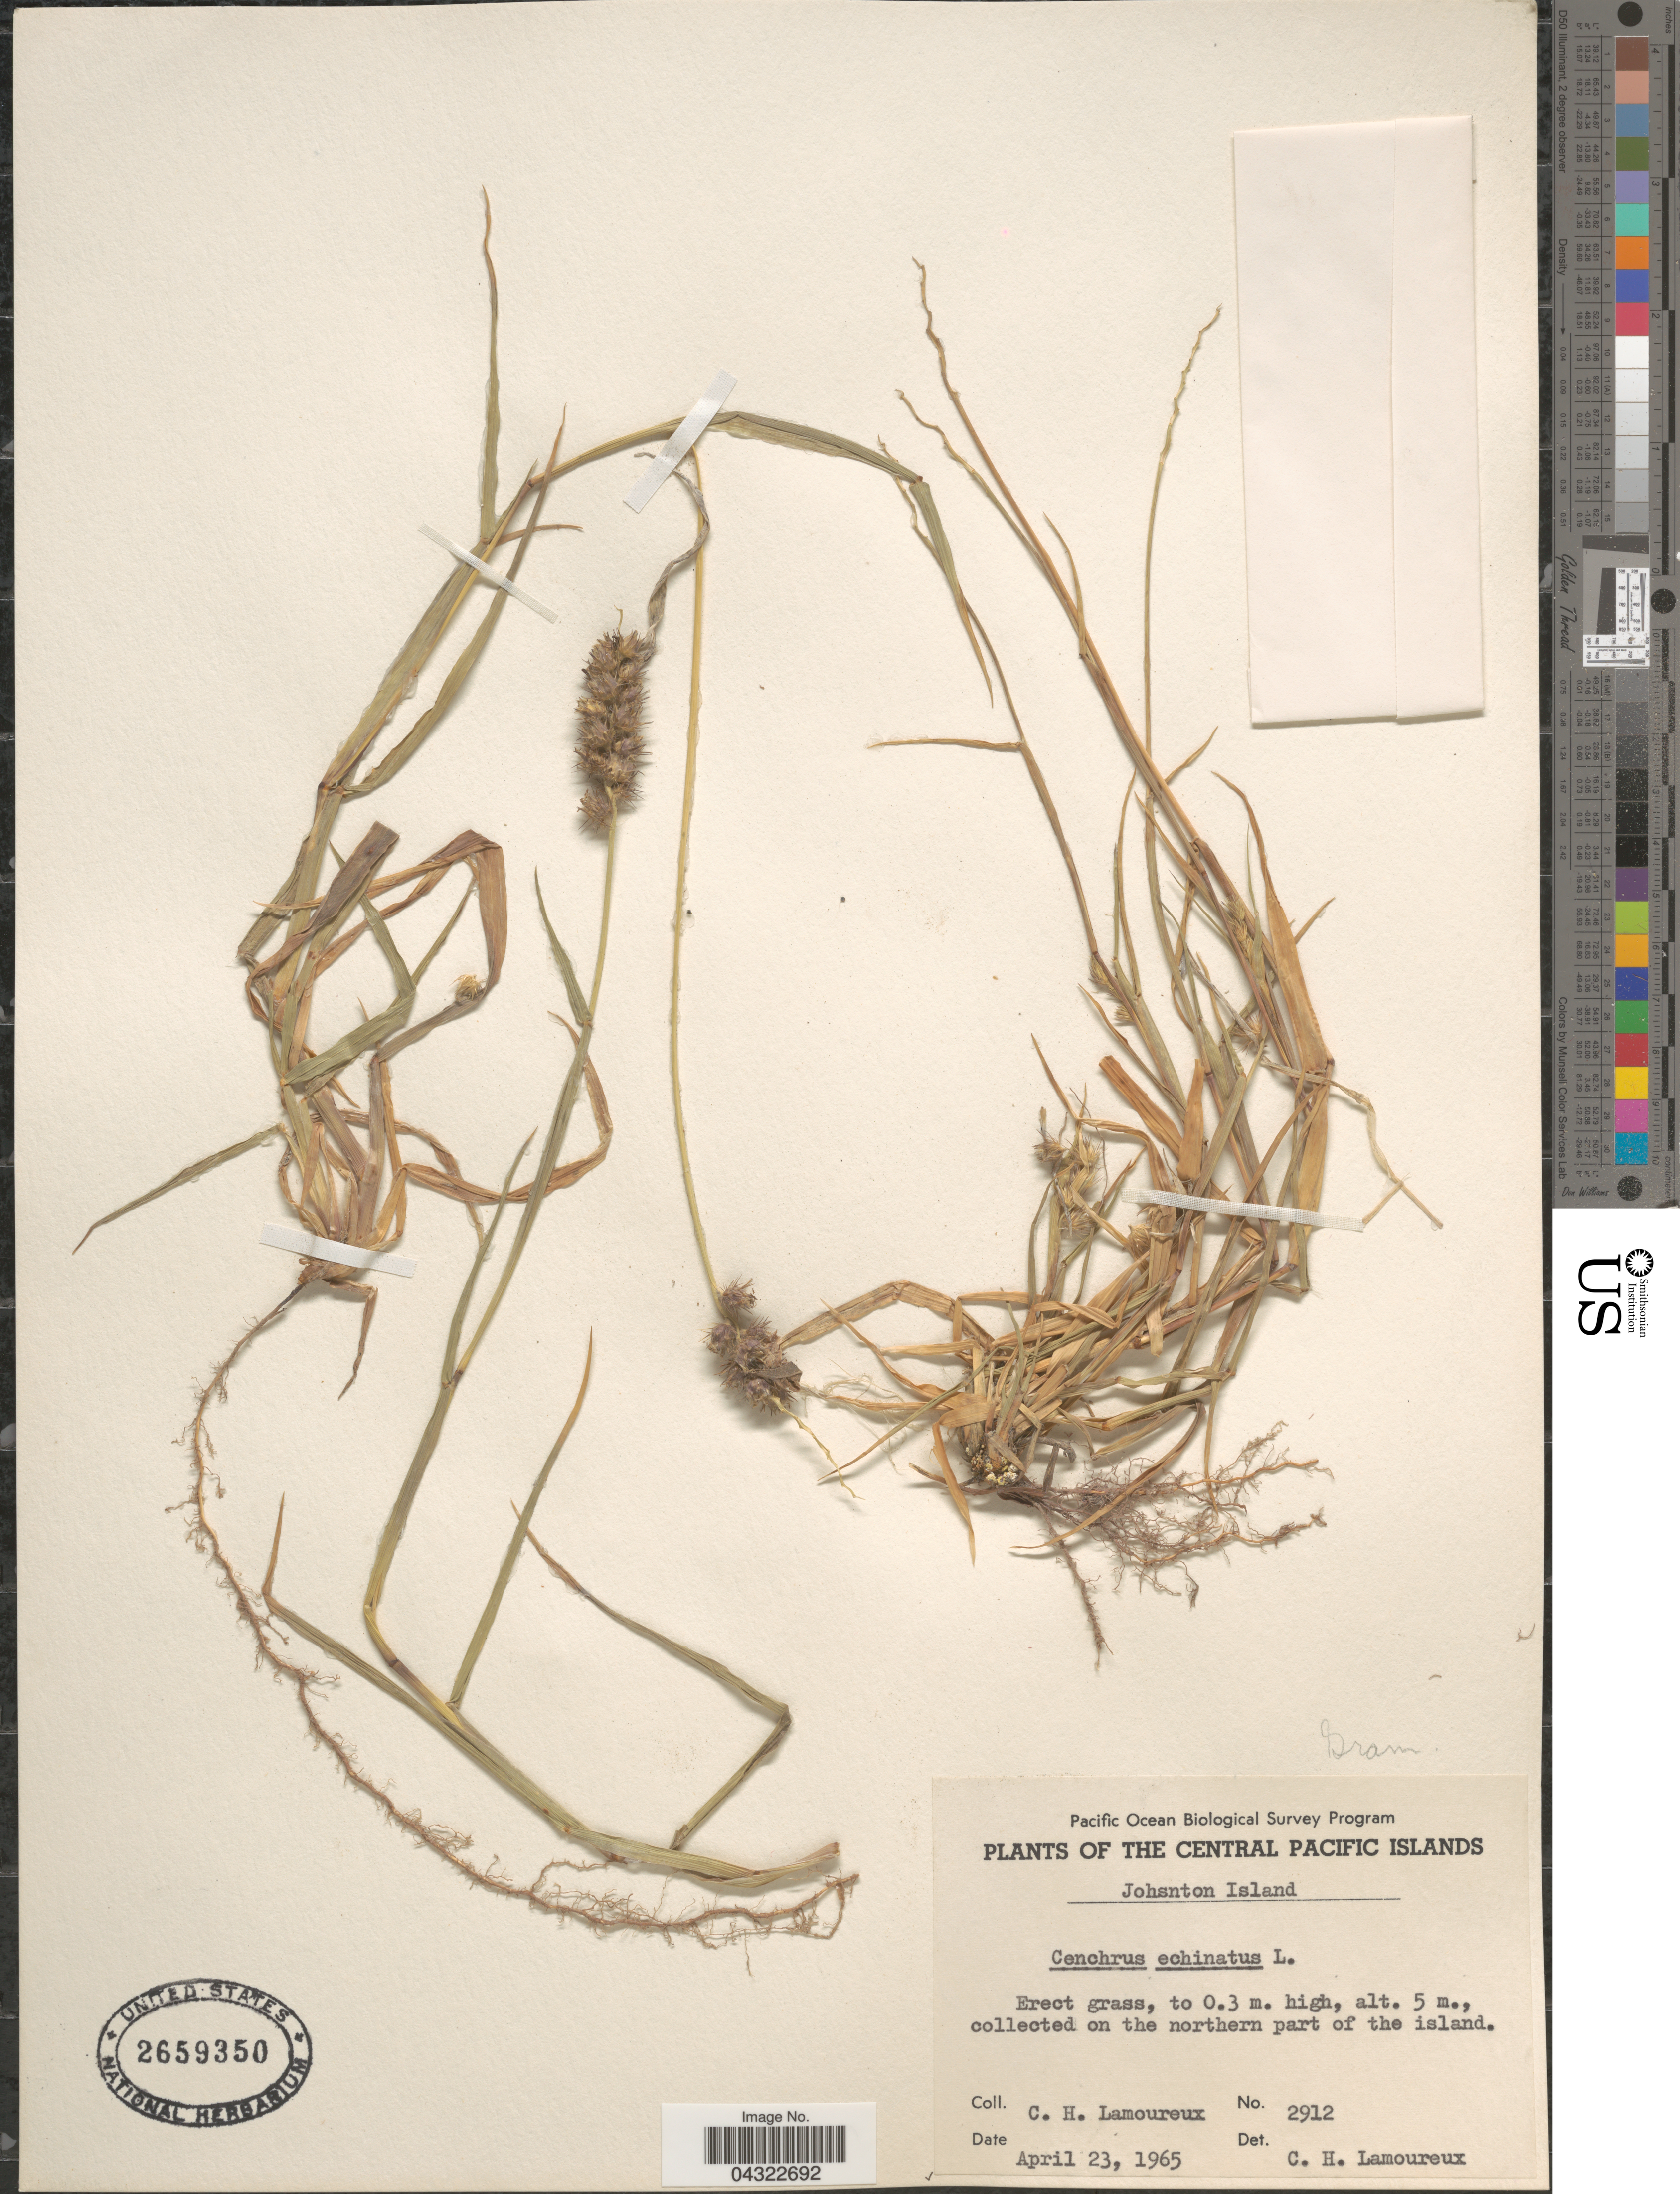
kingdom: Plantae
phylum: Tracheophyta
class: Liliopsida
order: Poales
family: Poaceae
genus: Cenchrus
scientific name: Cenchrus echinatus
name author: L.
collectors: C. H. Lamoureux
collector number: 2912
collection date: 1965-04-23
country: U.S. Administered Pacific Islands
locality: Pacific Ocean Biological Survey Program. The Central Pacific Islands. Johsnton Island. On the northern part of the island.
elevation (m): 5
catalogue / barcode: US 2659350